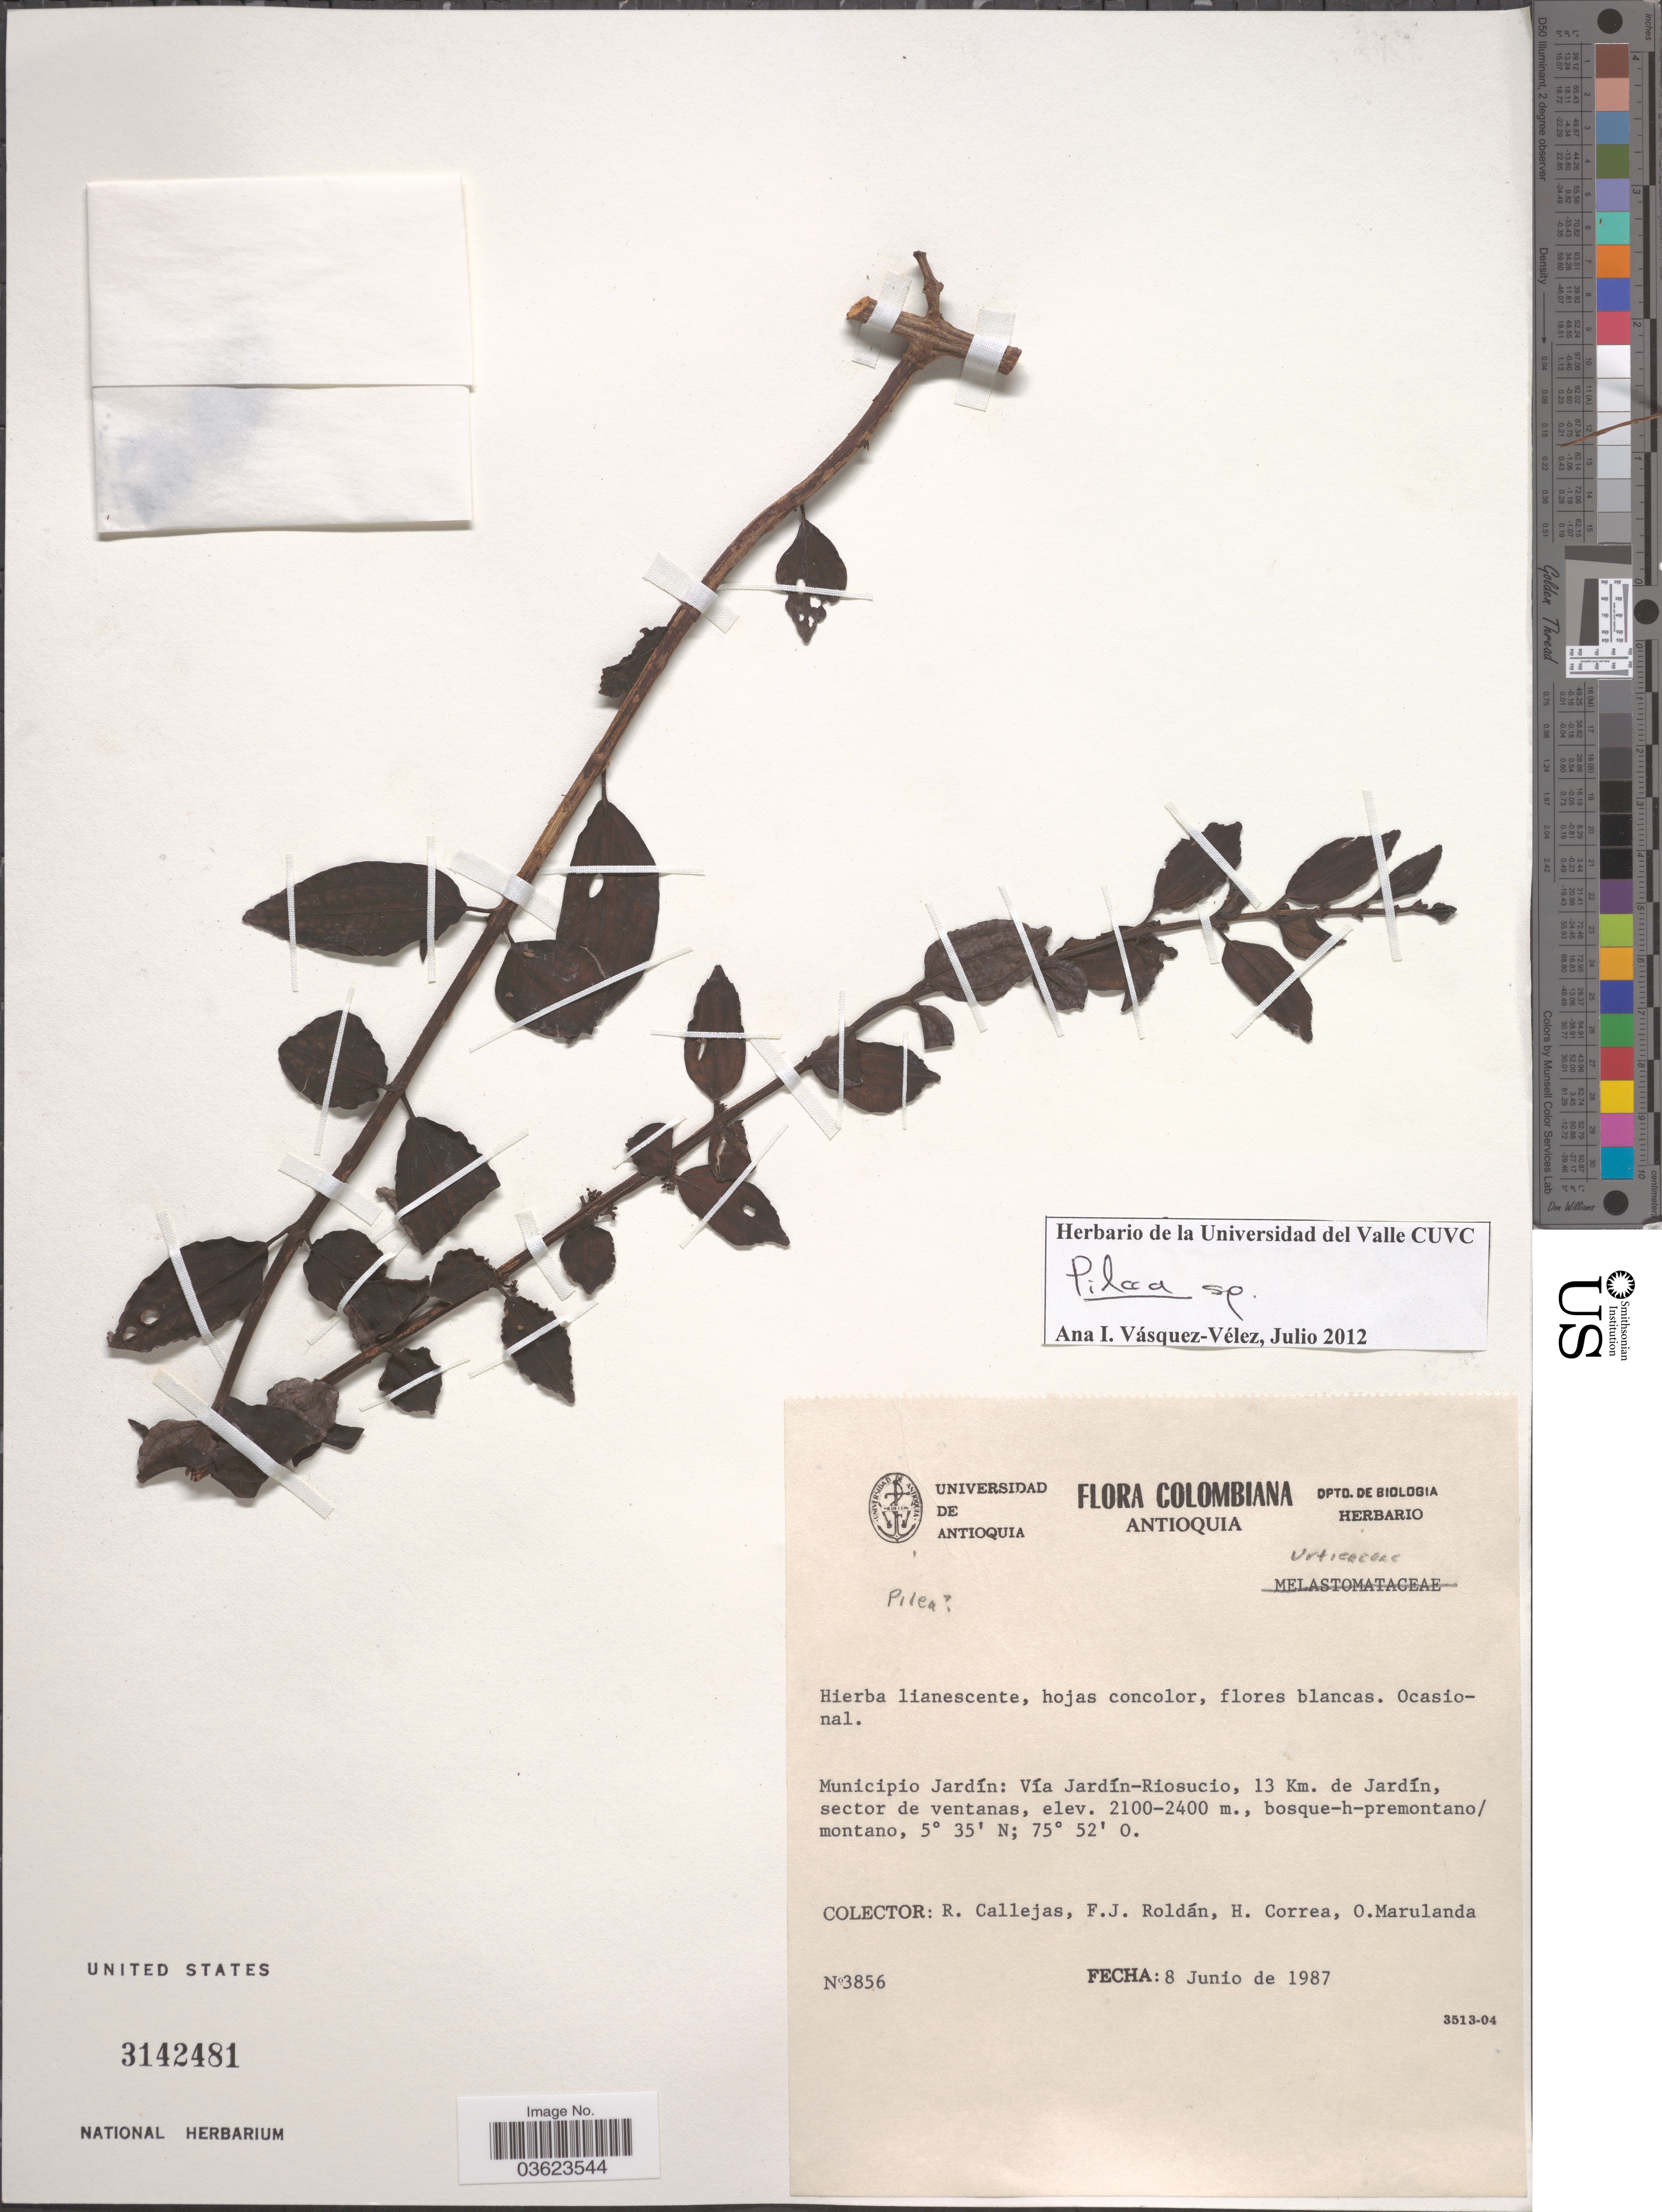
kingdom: Plantae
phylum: Tracheophyta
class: Magnoliopsida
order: Rosales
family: Urticaceae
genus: Pilea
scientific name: Pilea sp.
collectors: R. Callejas, F. J. Roldán, H. Correa & O. Marulanda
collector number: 3856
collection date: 1987-06-08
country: Colombia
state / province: Antioquia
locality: Municipio Jardín: Vía Jardín-Riosucio, 13 Km. de Jardín, sector de ventanas.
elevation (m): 2100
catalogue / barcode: US 3142481